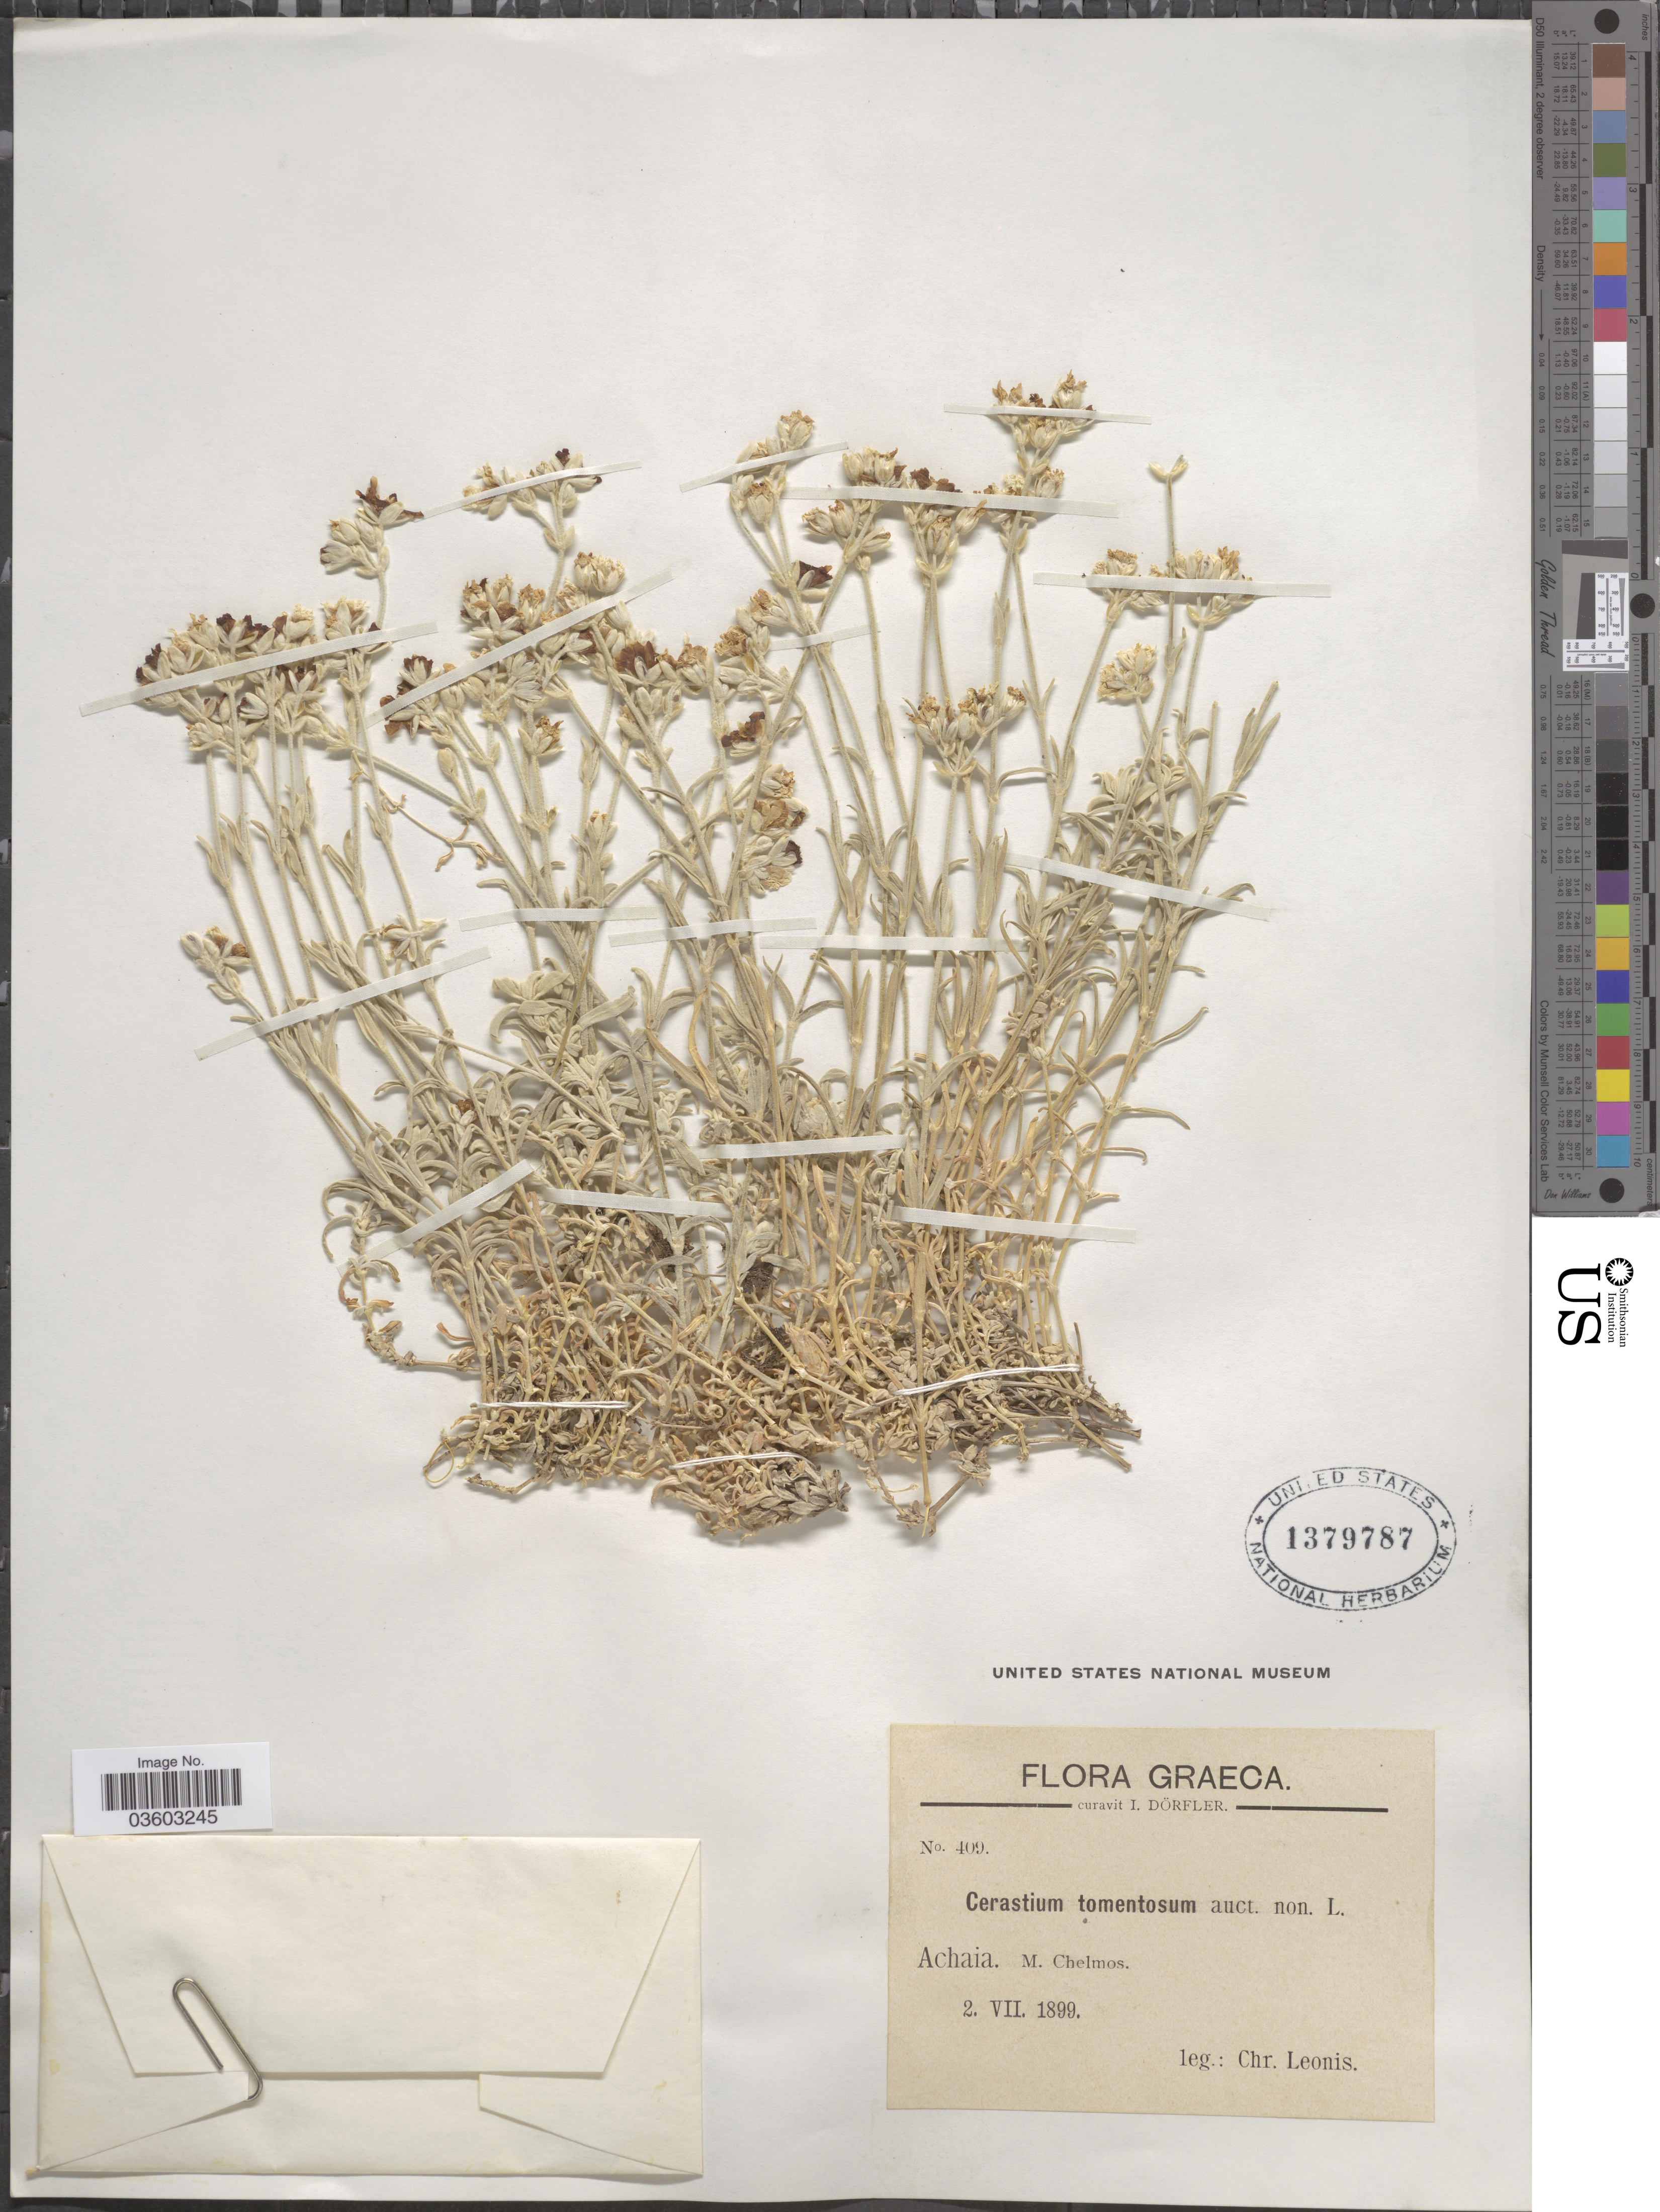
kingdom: Plantae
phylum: Tracheophyta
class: Magnoliopsida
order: Caryophyllales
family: Caryophyllaceae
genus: Cerastium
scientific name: Cerastium tomentosum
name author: L.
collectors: C. Leonis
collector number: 409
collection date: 1899-07-02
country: Greece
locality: Graeca. Achaia. M. Chelmos.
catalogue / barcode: US 1379787